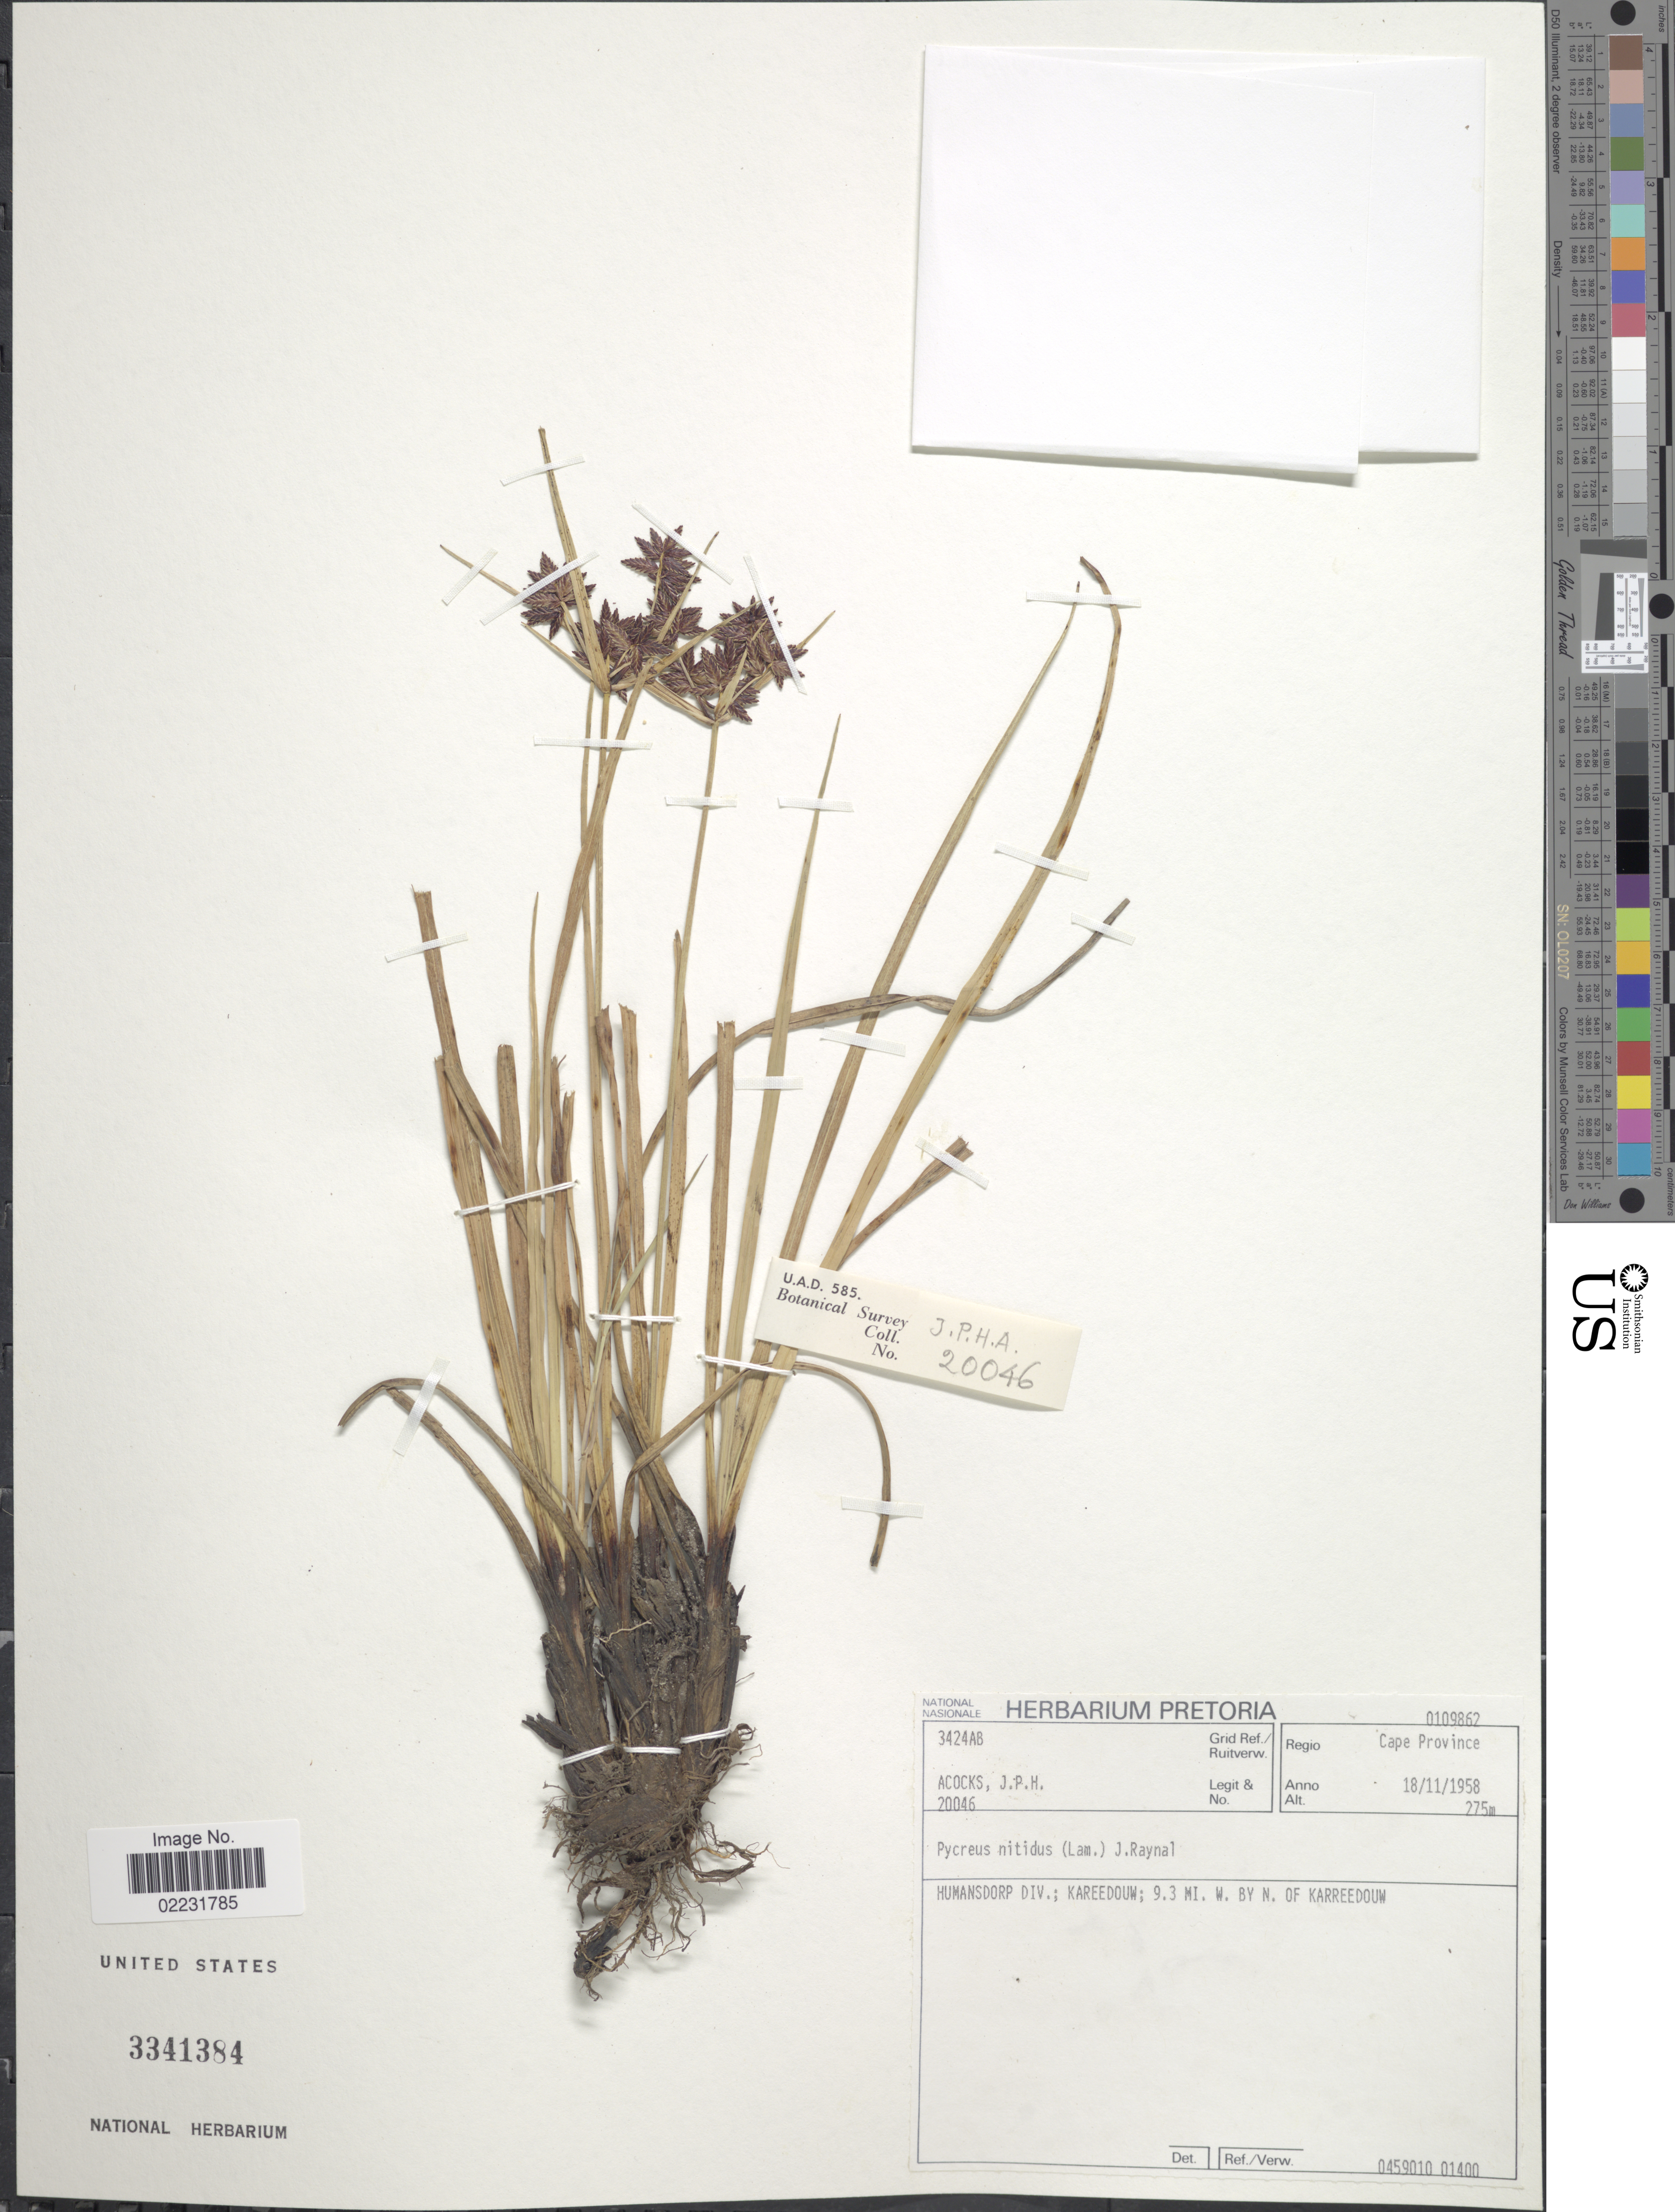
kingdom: Plantae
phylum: Tracheophyta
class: Liliopsida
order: Poales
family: Cyperaceae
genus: Cyperus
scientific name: Cyperus nitidus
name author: Lam.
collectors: J. P. Acocks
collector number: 20046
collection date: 1958-11-18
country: South Africa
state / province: Eastern Cape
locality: Humansdorp Div.: Kareedouw: 9.3 Mi. W. by N. of Karreedouw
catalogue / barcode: US 3341384